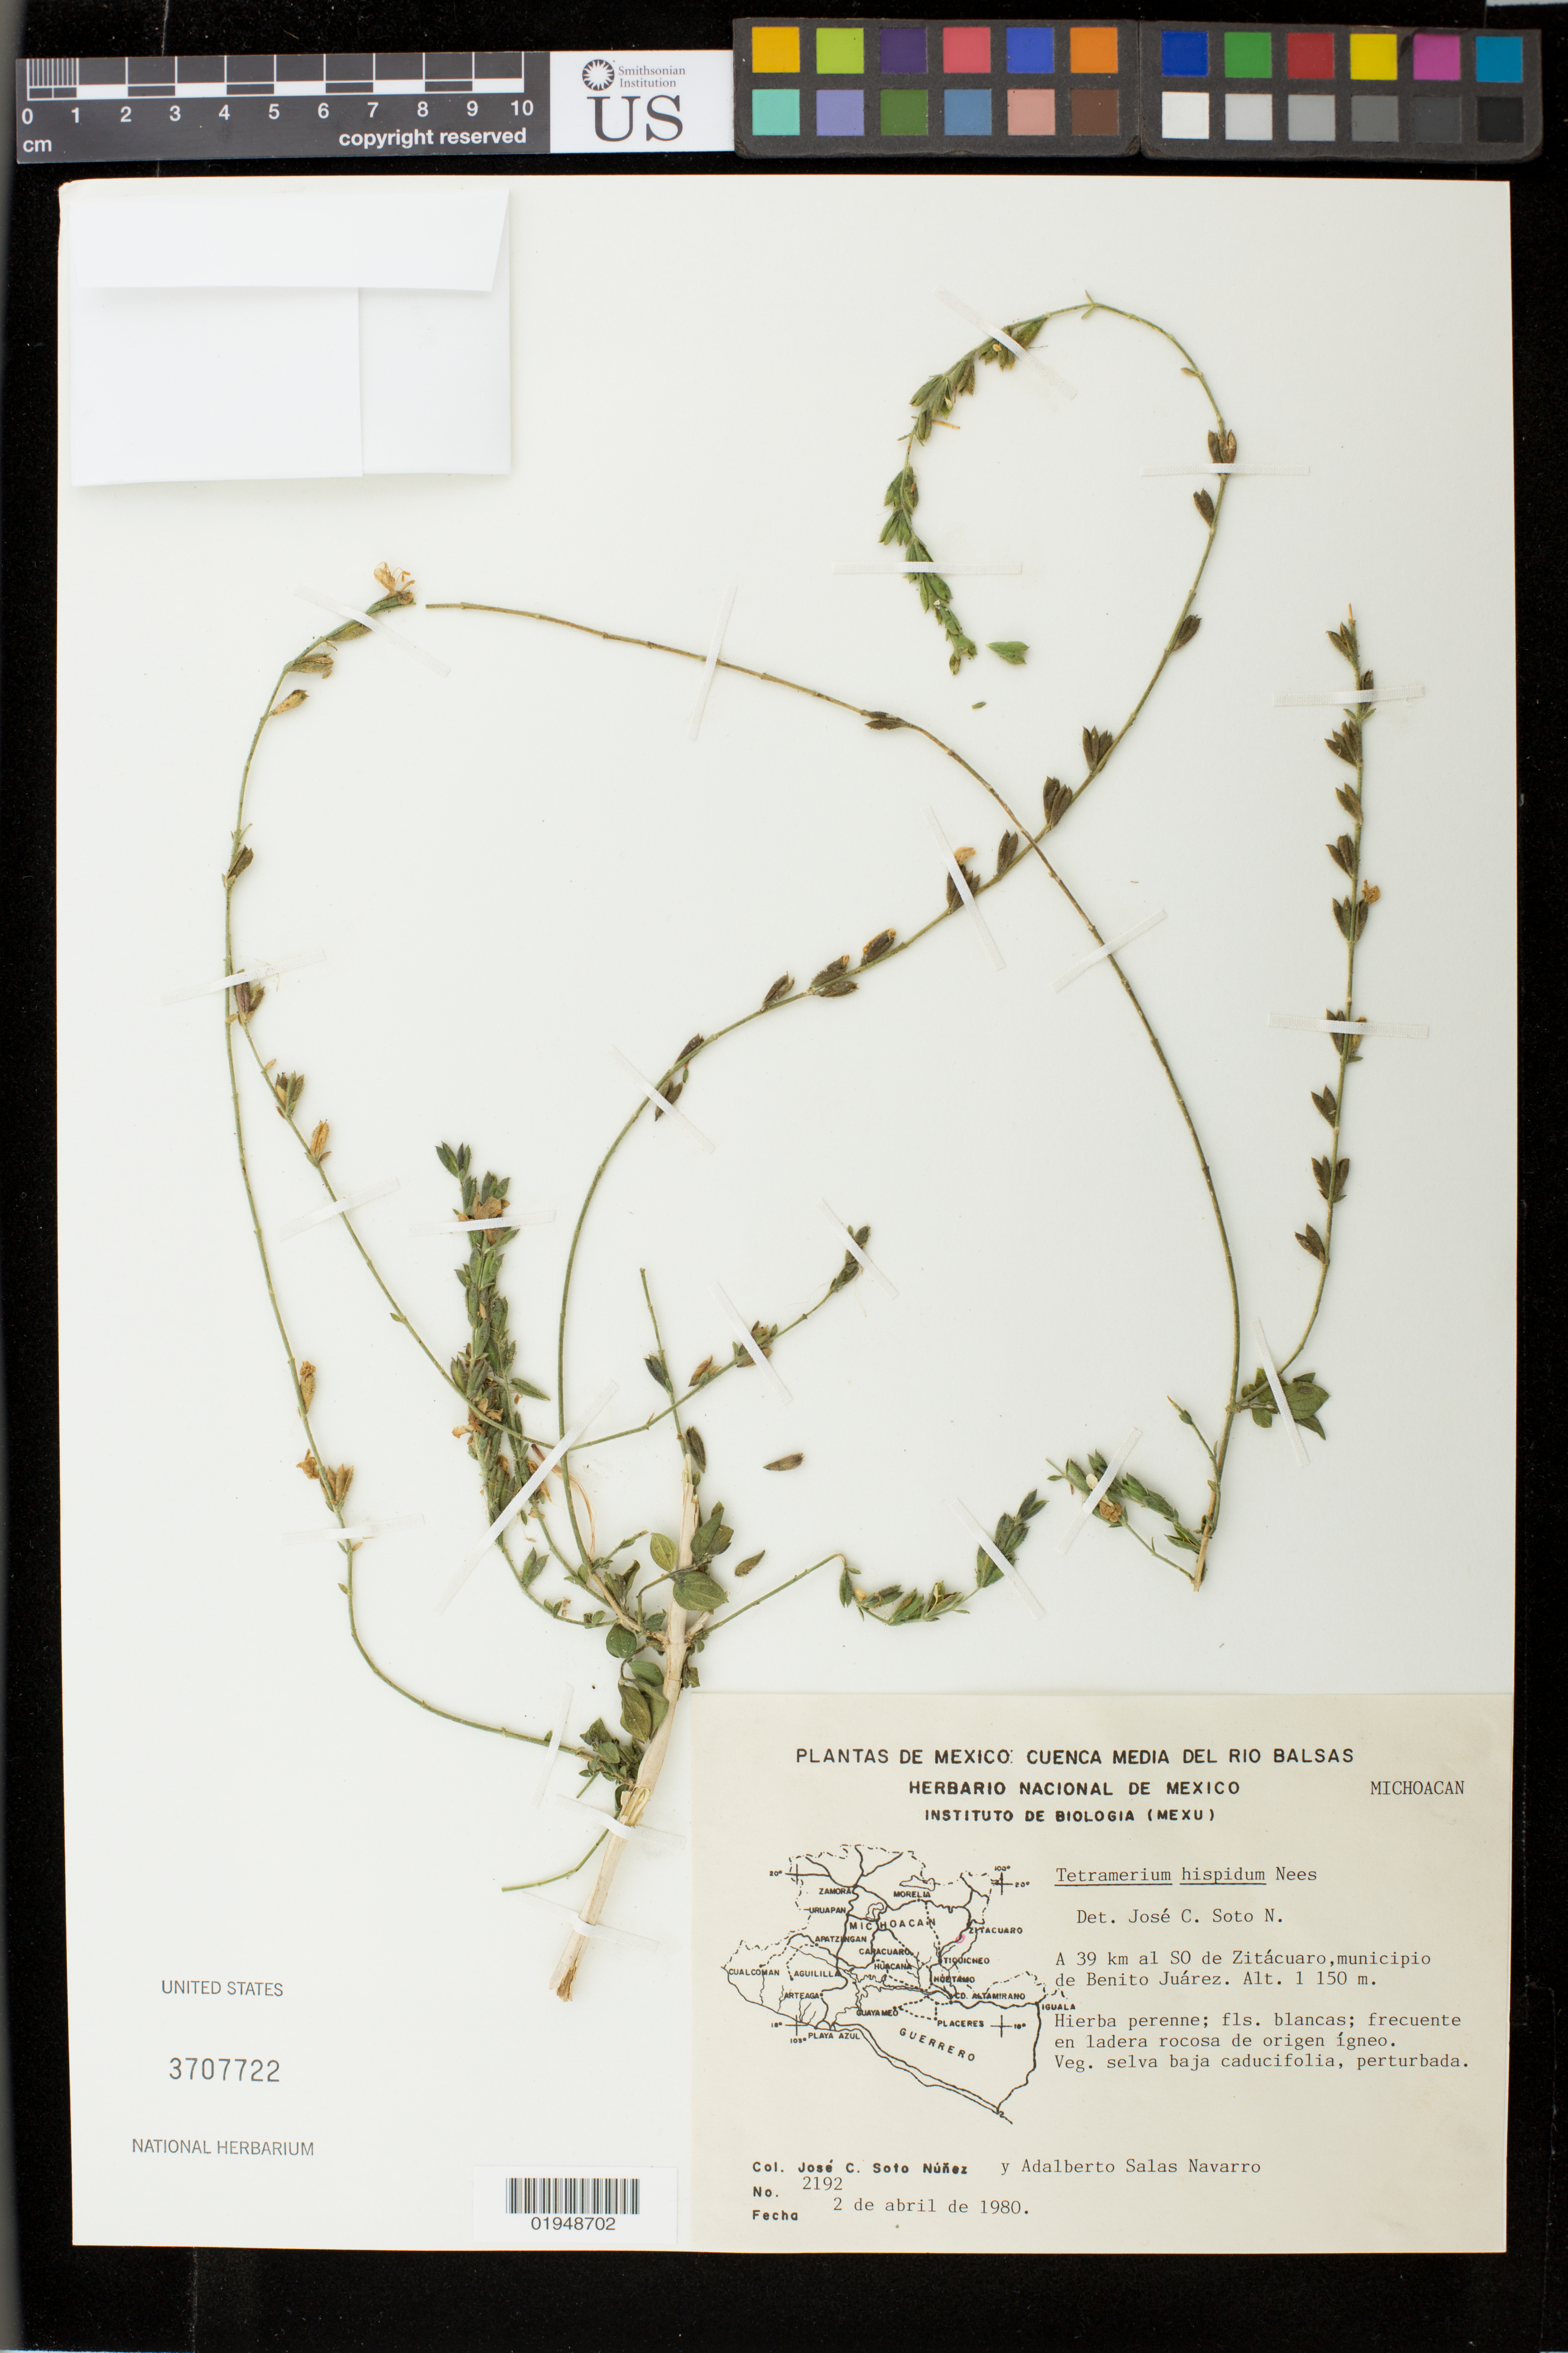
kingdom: Plantae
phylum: Tracheophyta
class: Magnoliopsida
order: Lamiales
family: Acanthaceae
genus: Henrya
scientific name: Henrya insularis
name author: Nees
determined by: Wasshausen, D. C.; Strong, Mark T.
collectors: J. C. Soto Núñez & A. S. Navarro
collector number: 2192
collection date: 1980-04-02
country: Mexico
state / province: Michoácan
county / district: Zitácuaro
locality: A 39 km al SO de Zitácuaro, municipio de Benito Juarez.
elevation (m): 1150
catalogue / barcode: US 3707722